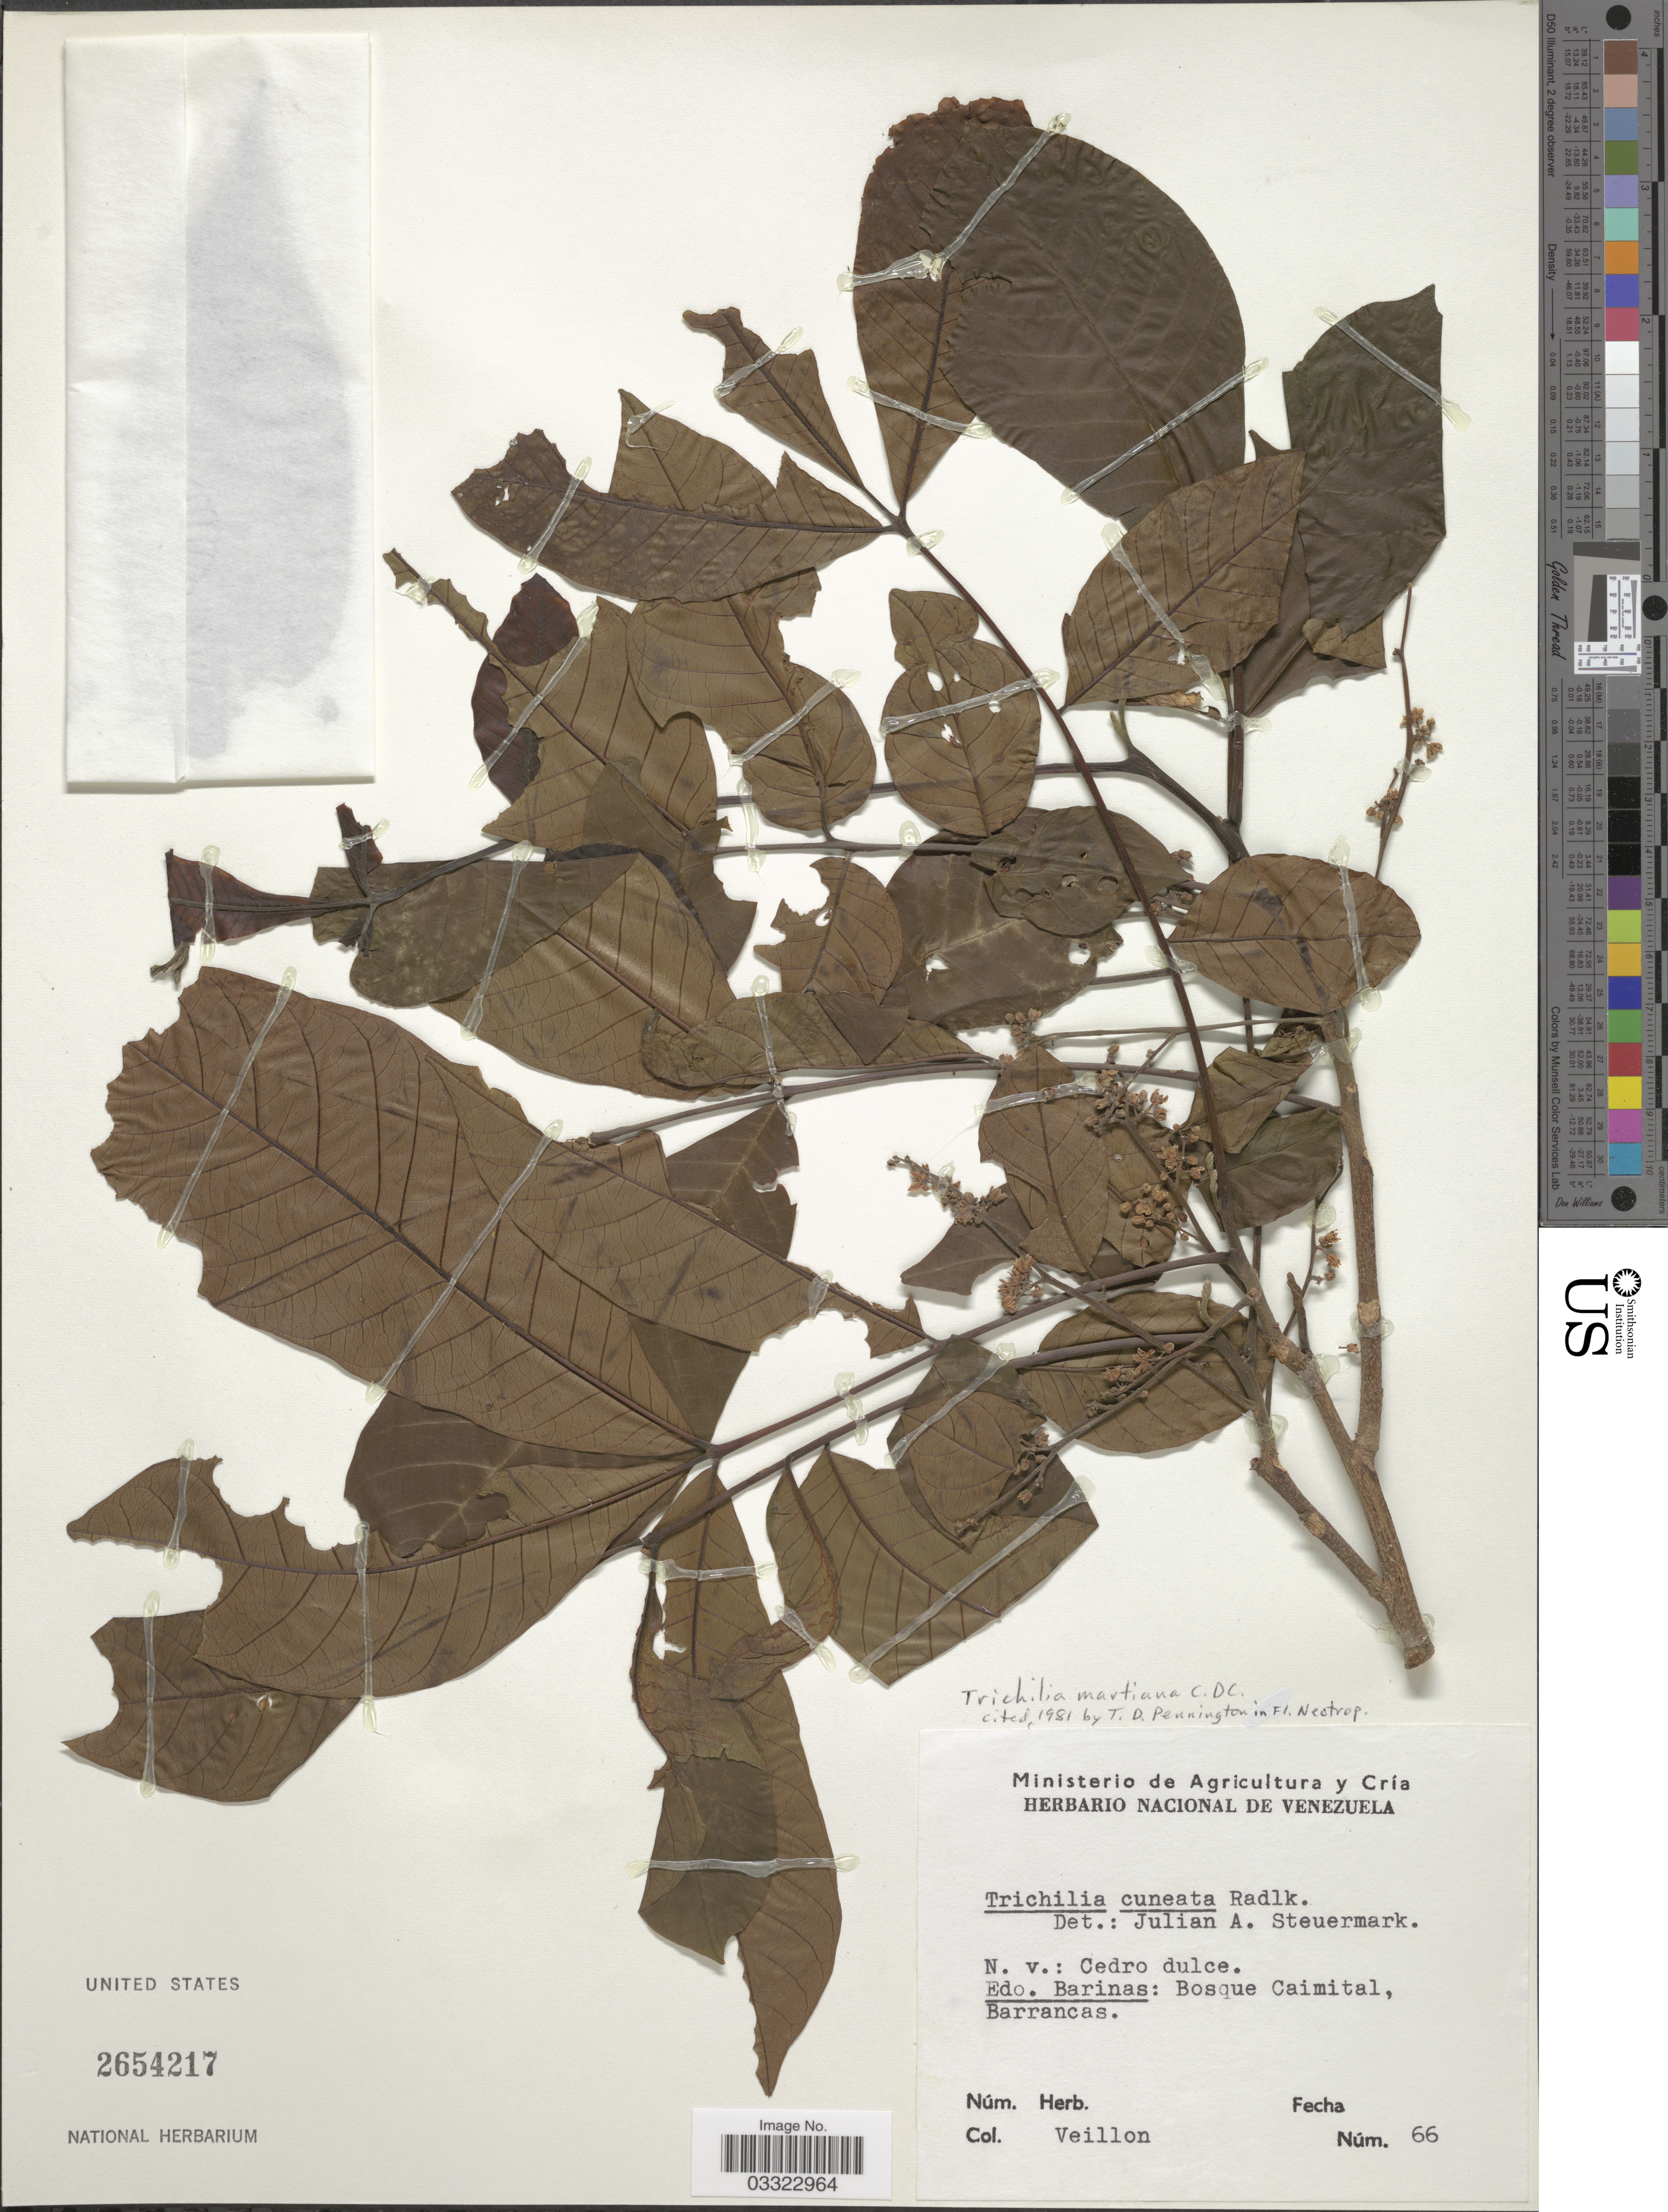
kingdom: Plantae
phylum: Tracheophyta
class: Magnoliopsida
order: Sapindales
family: Meliaceae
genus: Trichilia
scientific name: Trichilia martiana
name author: C. DC.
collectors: -. Veillon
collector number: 66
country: Venezuela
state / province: Barinas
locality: N. v. : Cedro dulce. Bosque Caimital, Barrancas.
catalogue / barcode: US 2654217